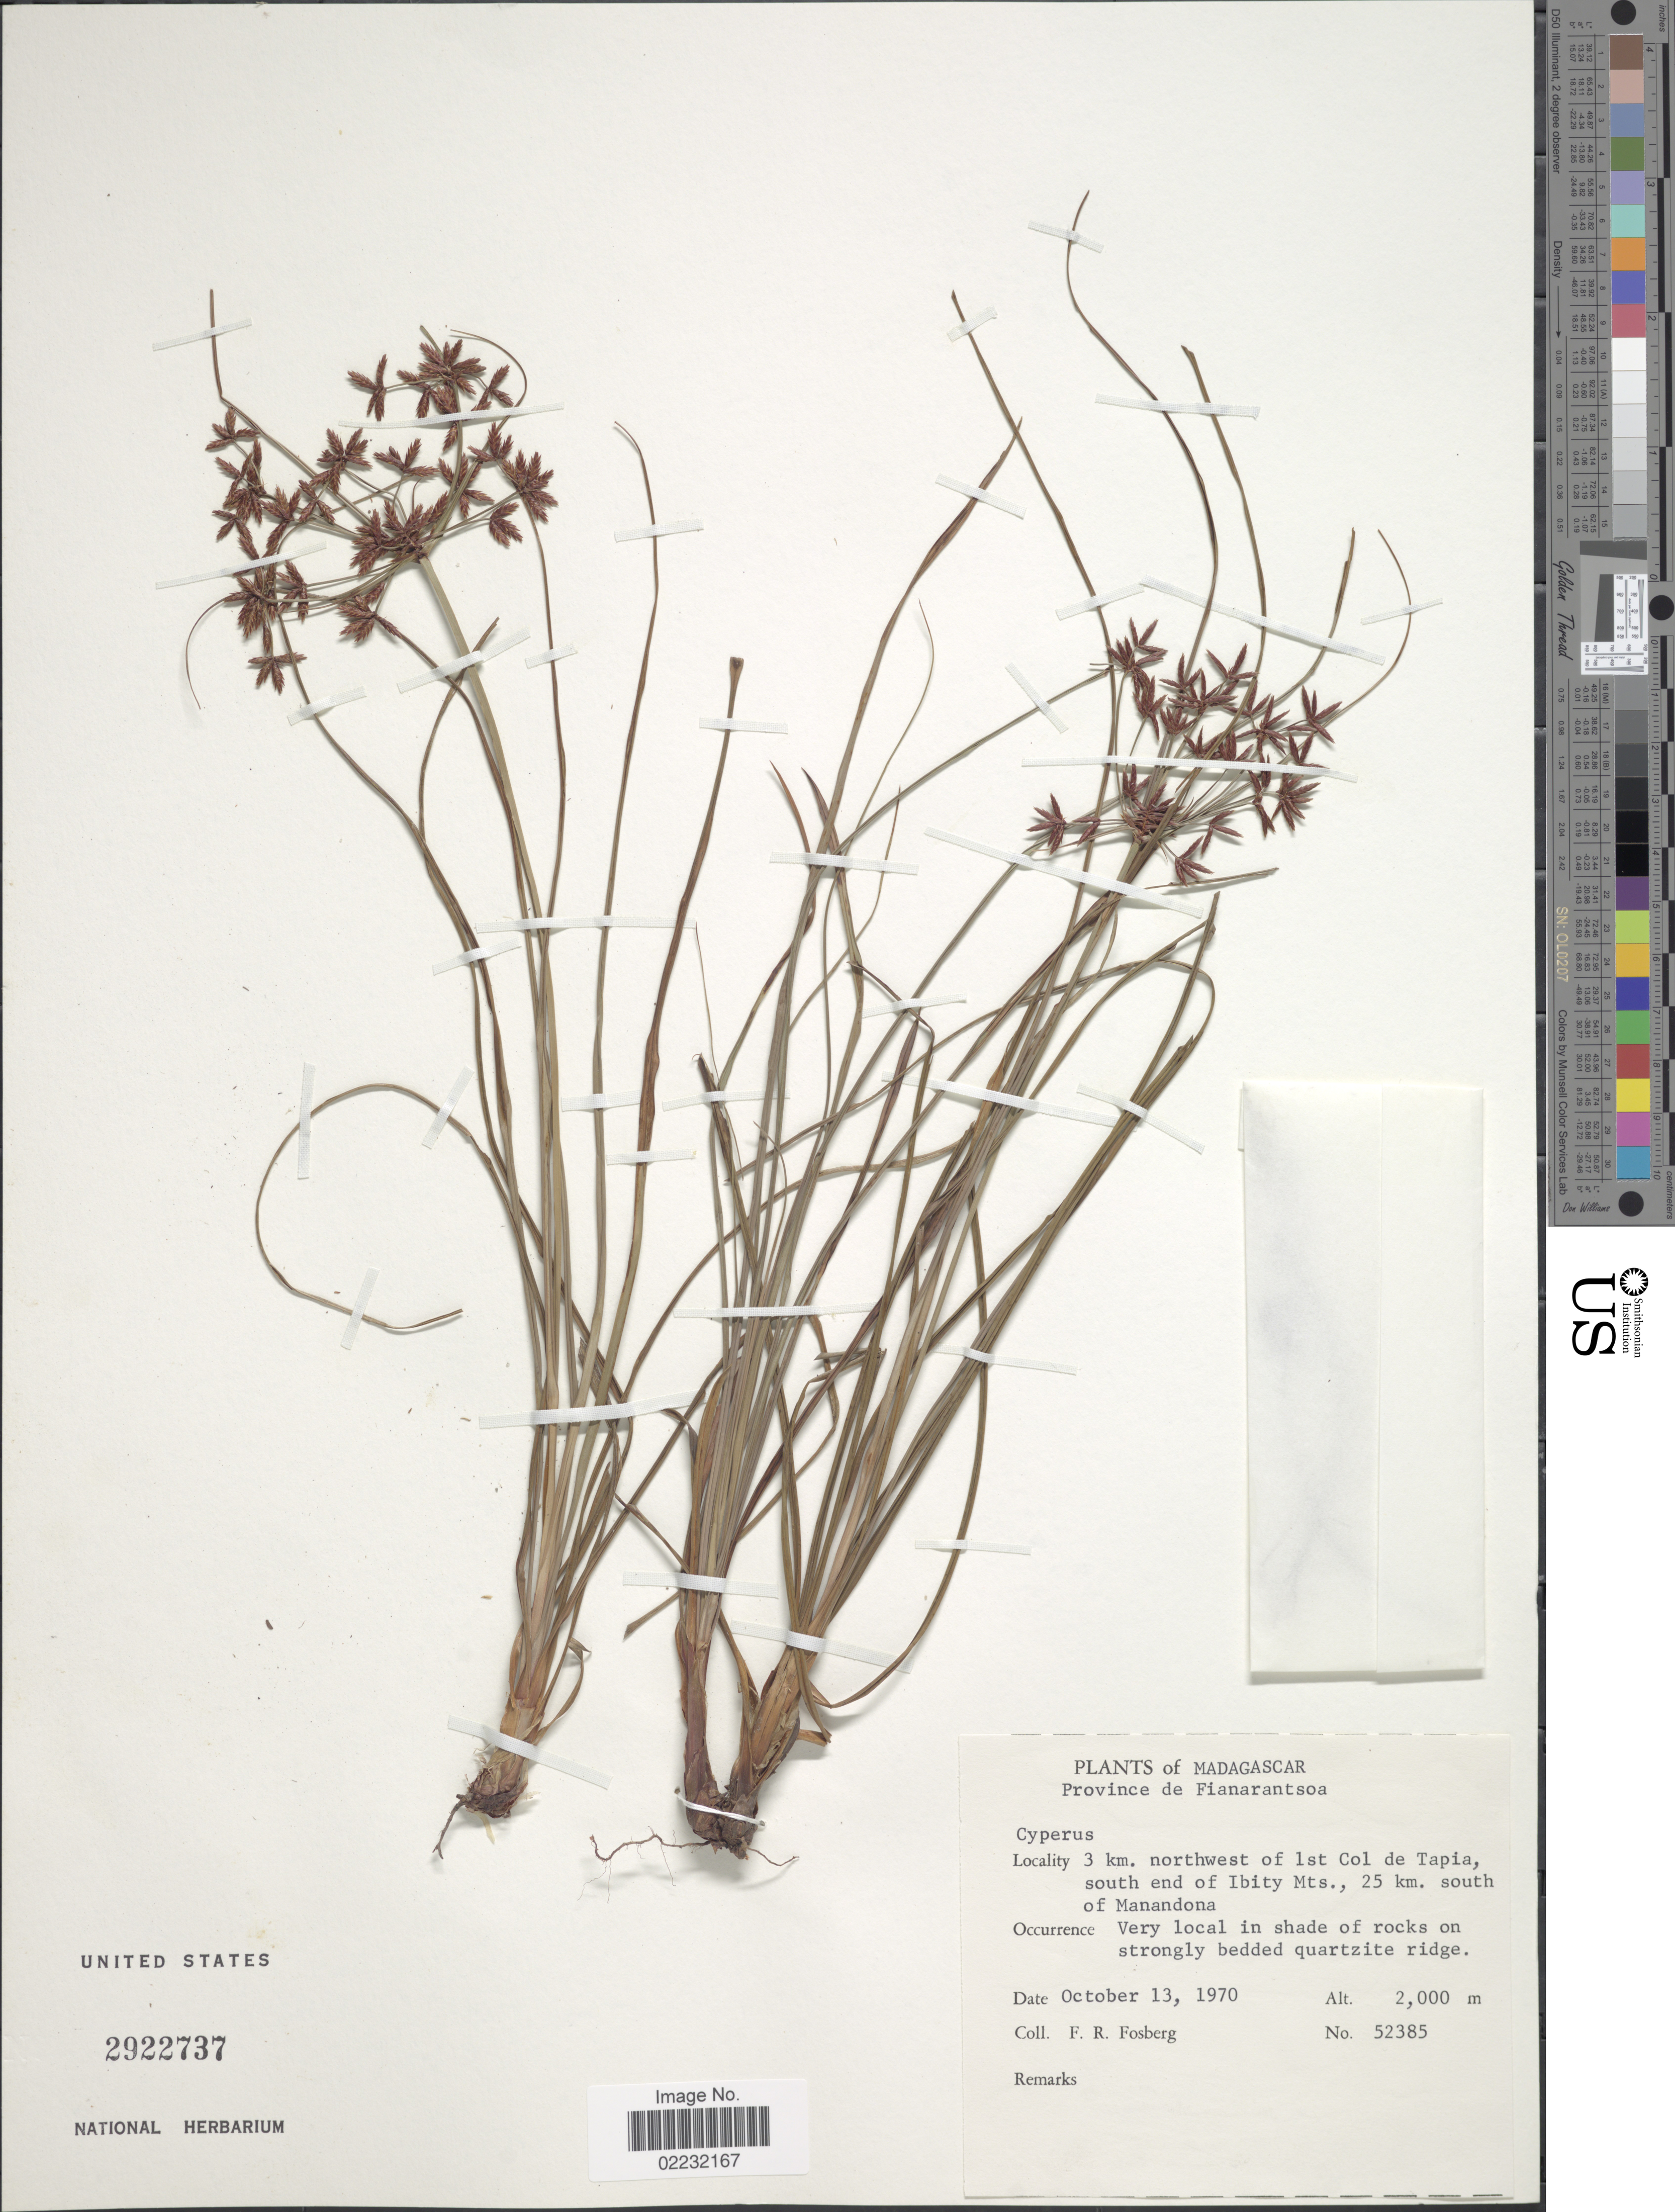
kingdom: Plantae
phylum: Tracheophyta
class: Liliopsida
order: Poales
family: Cyperaceae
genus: Cyperus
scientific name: Cyperus sp.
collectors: F. R. Fosberg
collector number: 52385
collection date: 1970-10-13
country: Madagascar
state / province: Amoron'i Mania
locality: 3 km. northwest of 1st Col de Tapia, south end of Ibity Mts., 25 km. south of Manandona, very local in shade of rocks on strongly bedded quartsize redge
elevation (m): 2000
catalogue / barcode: US 2922737